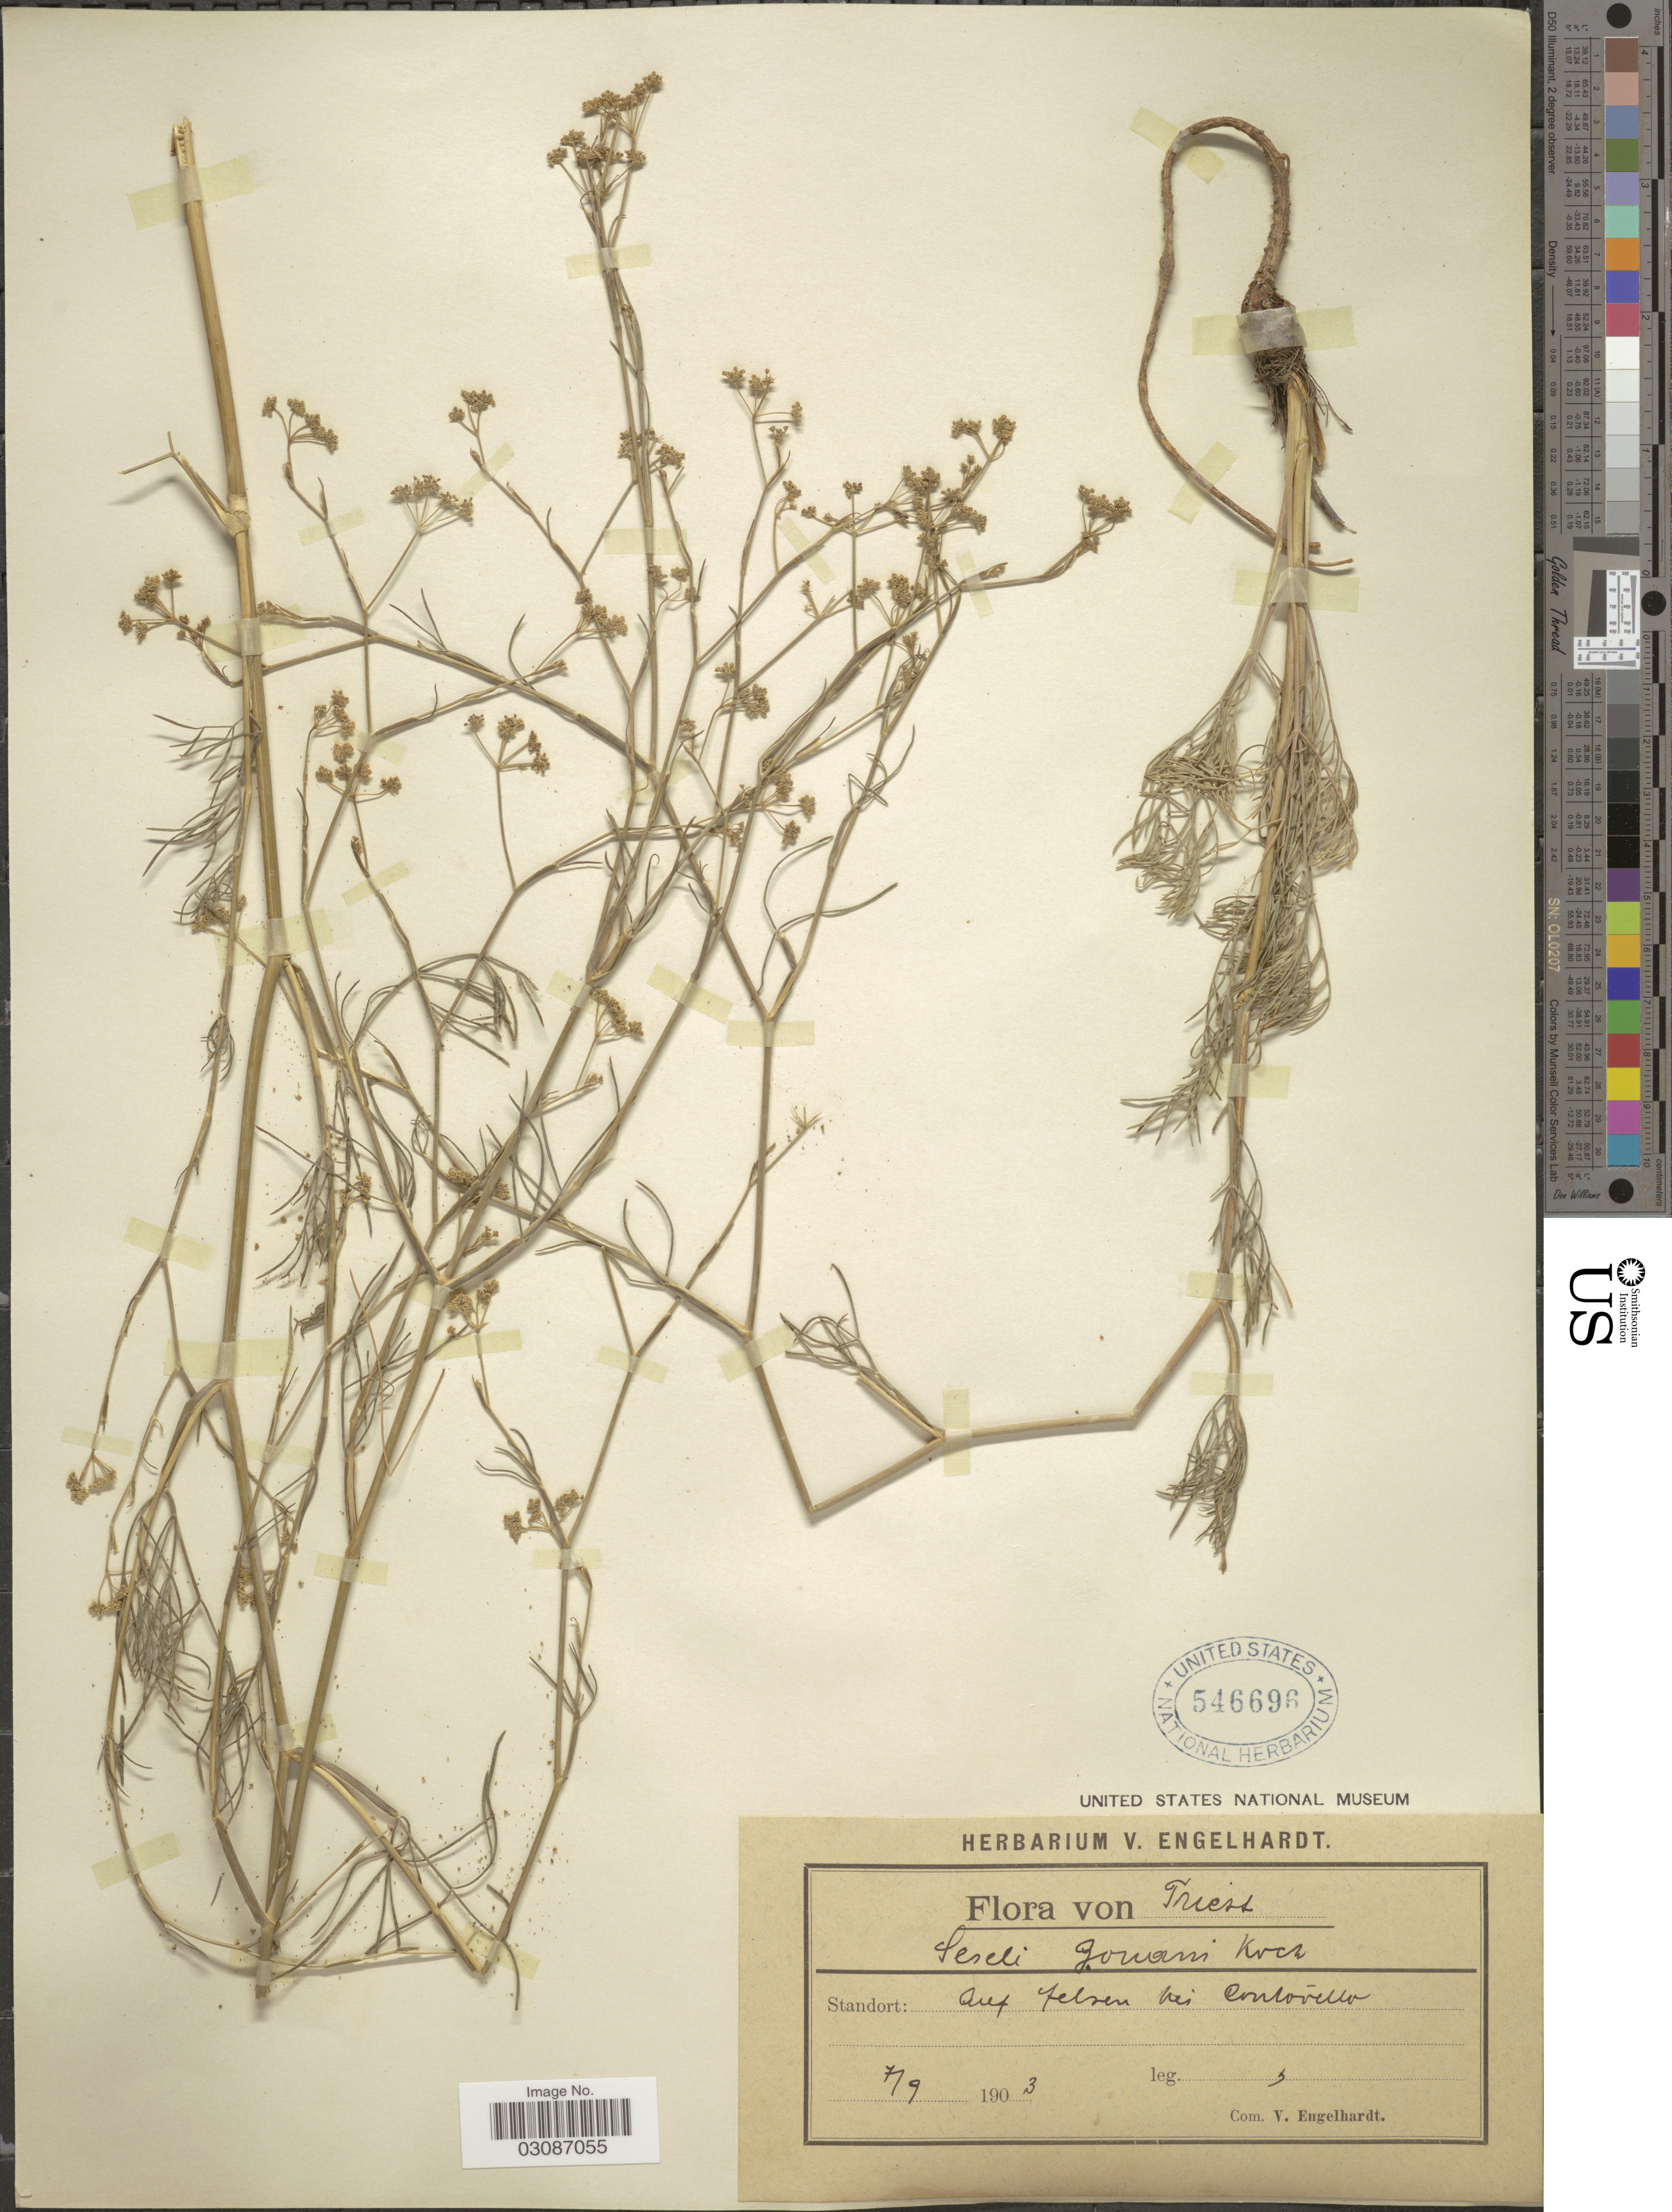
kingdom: Plantae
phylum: Tracheophyta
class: Magnoliopsida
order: Apiales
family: Apiaceae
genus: Seseli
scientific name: Seseli gouanii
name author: W.D.J. Koch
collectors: ex herb. V. Engelhardt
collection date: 1903-09-07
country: Italy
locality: Triest. Auf felsen bei Contovello.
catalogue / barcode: US 546696